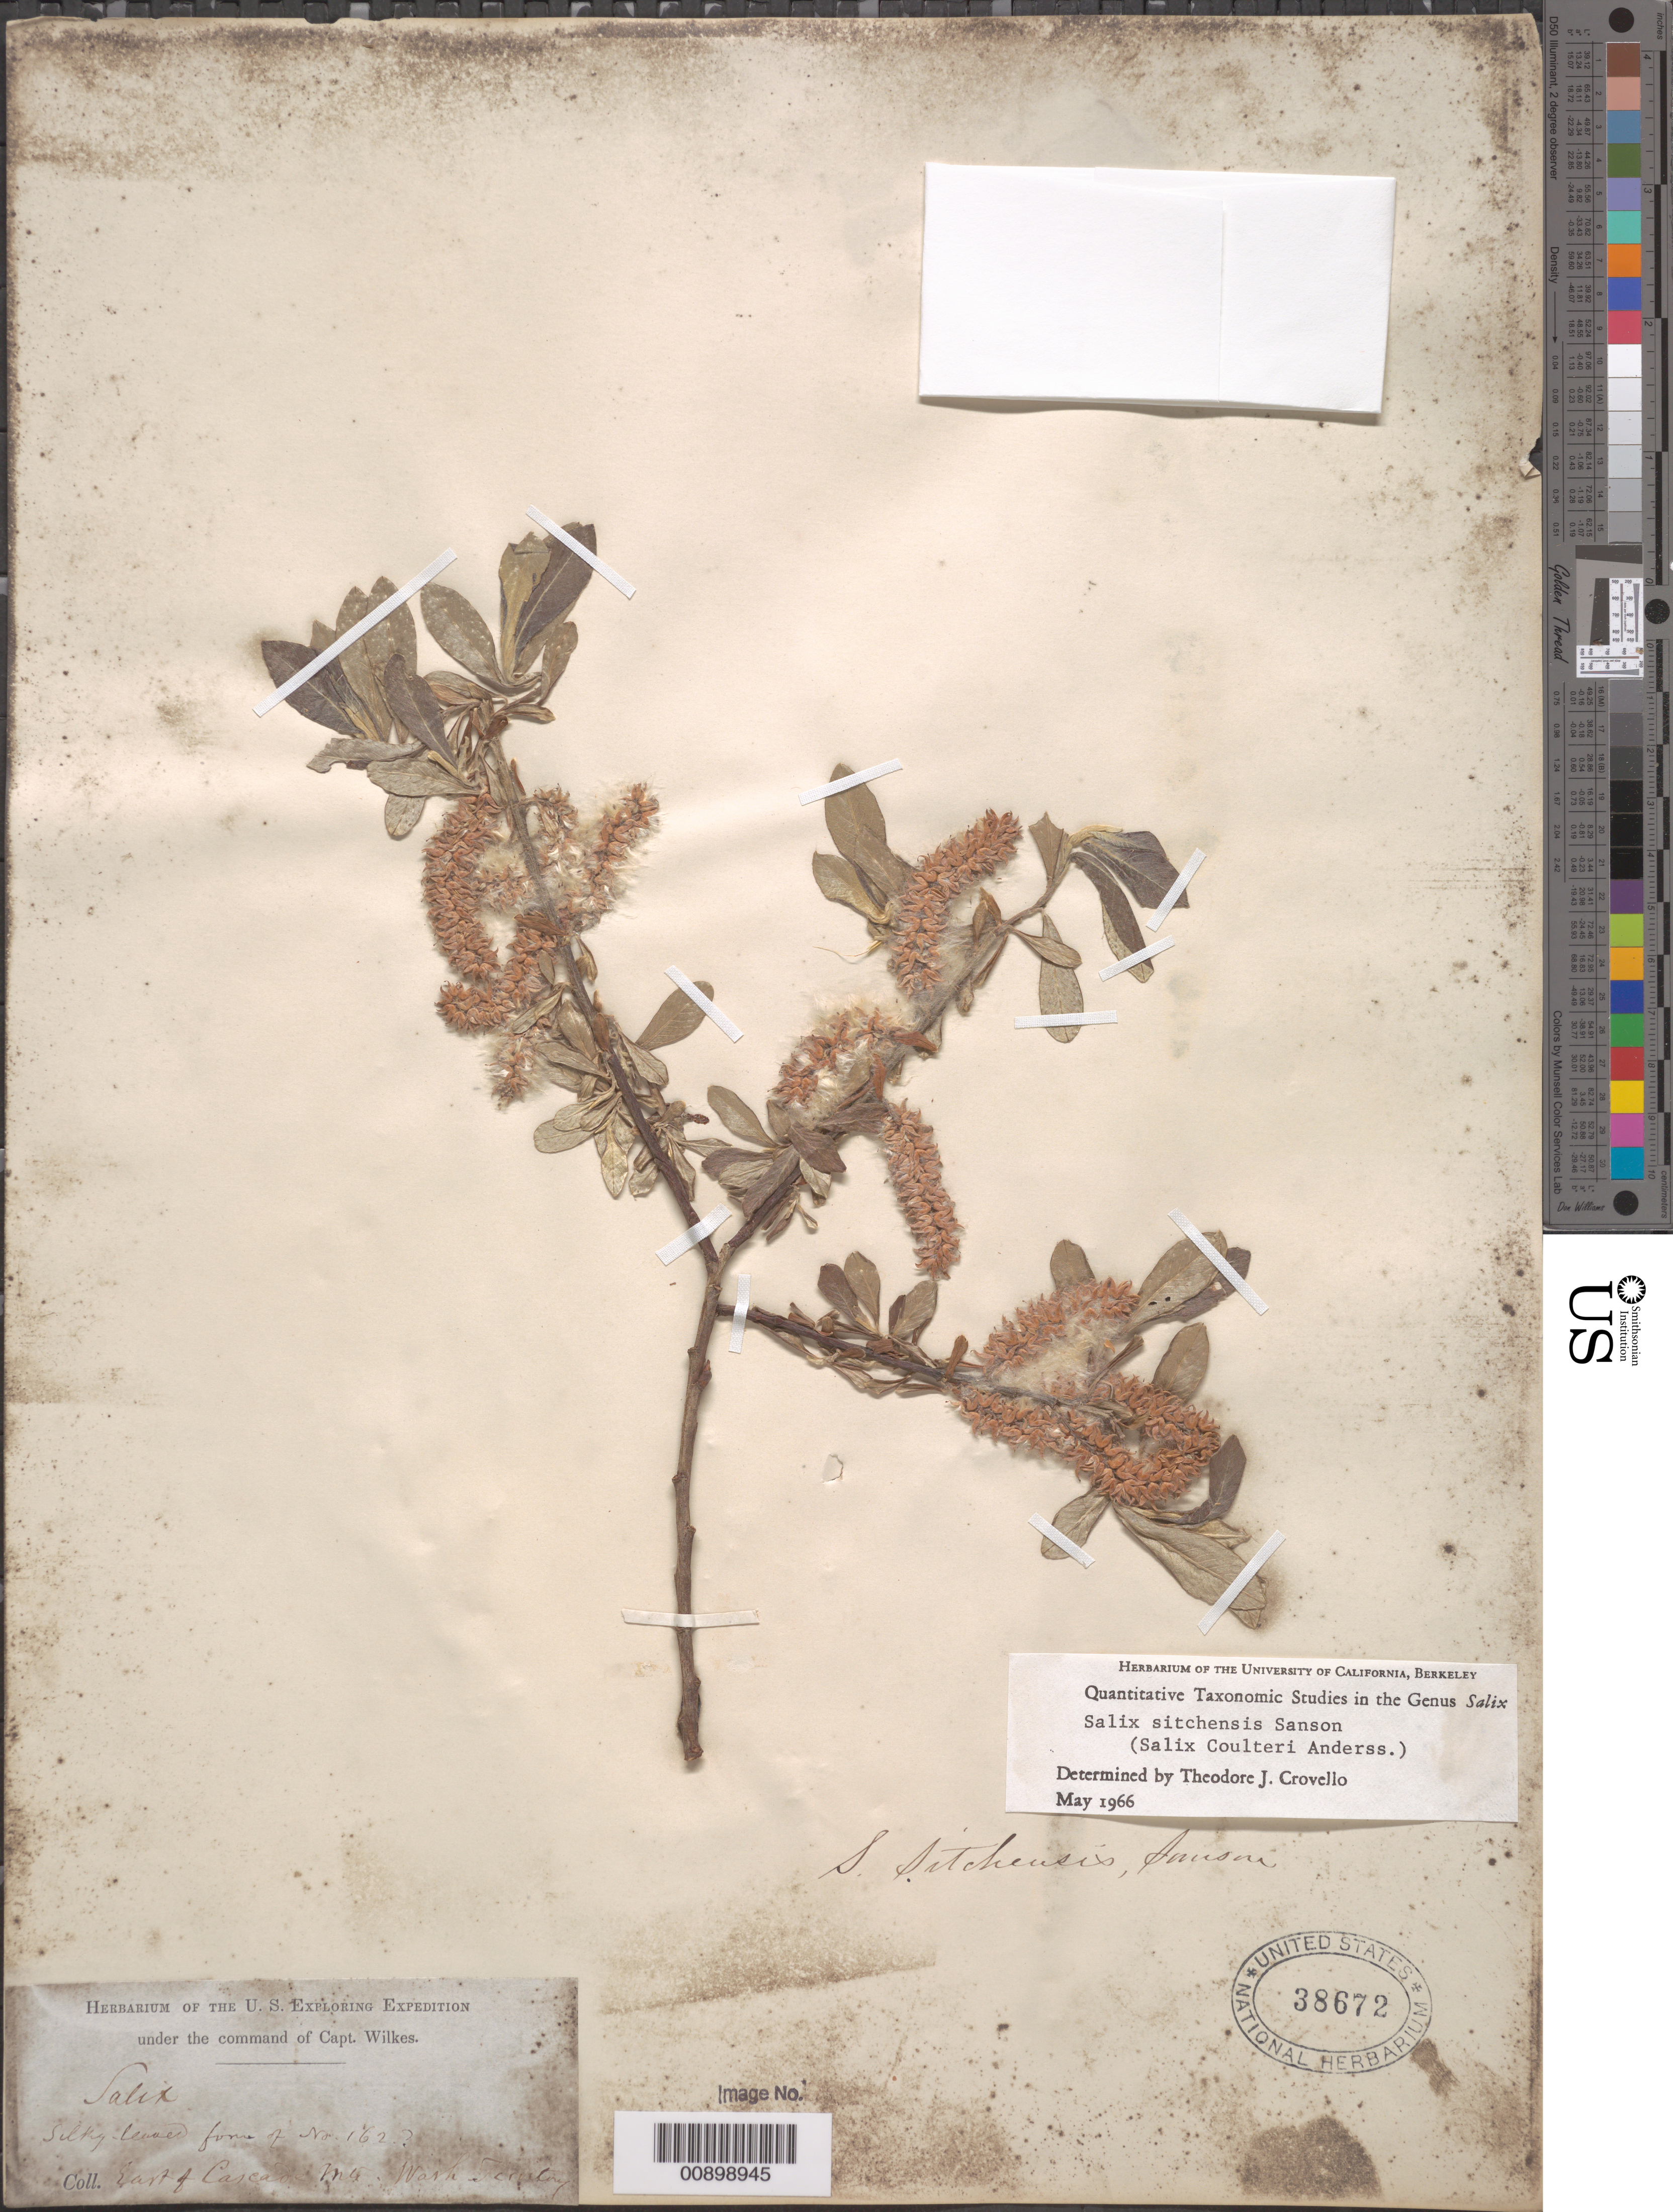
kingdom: Plantae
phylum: Tracheophyta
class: Magnoliopsida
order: Malpighiales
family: Salicaceae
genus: Salix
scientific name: Salix sitchensis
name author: Sanson ex Bong.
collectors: Wilkes Explor. Exped.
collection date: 1838/1842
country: United States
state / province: Washington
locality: East of Cascade Mts.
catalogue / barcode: US 38672